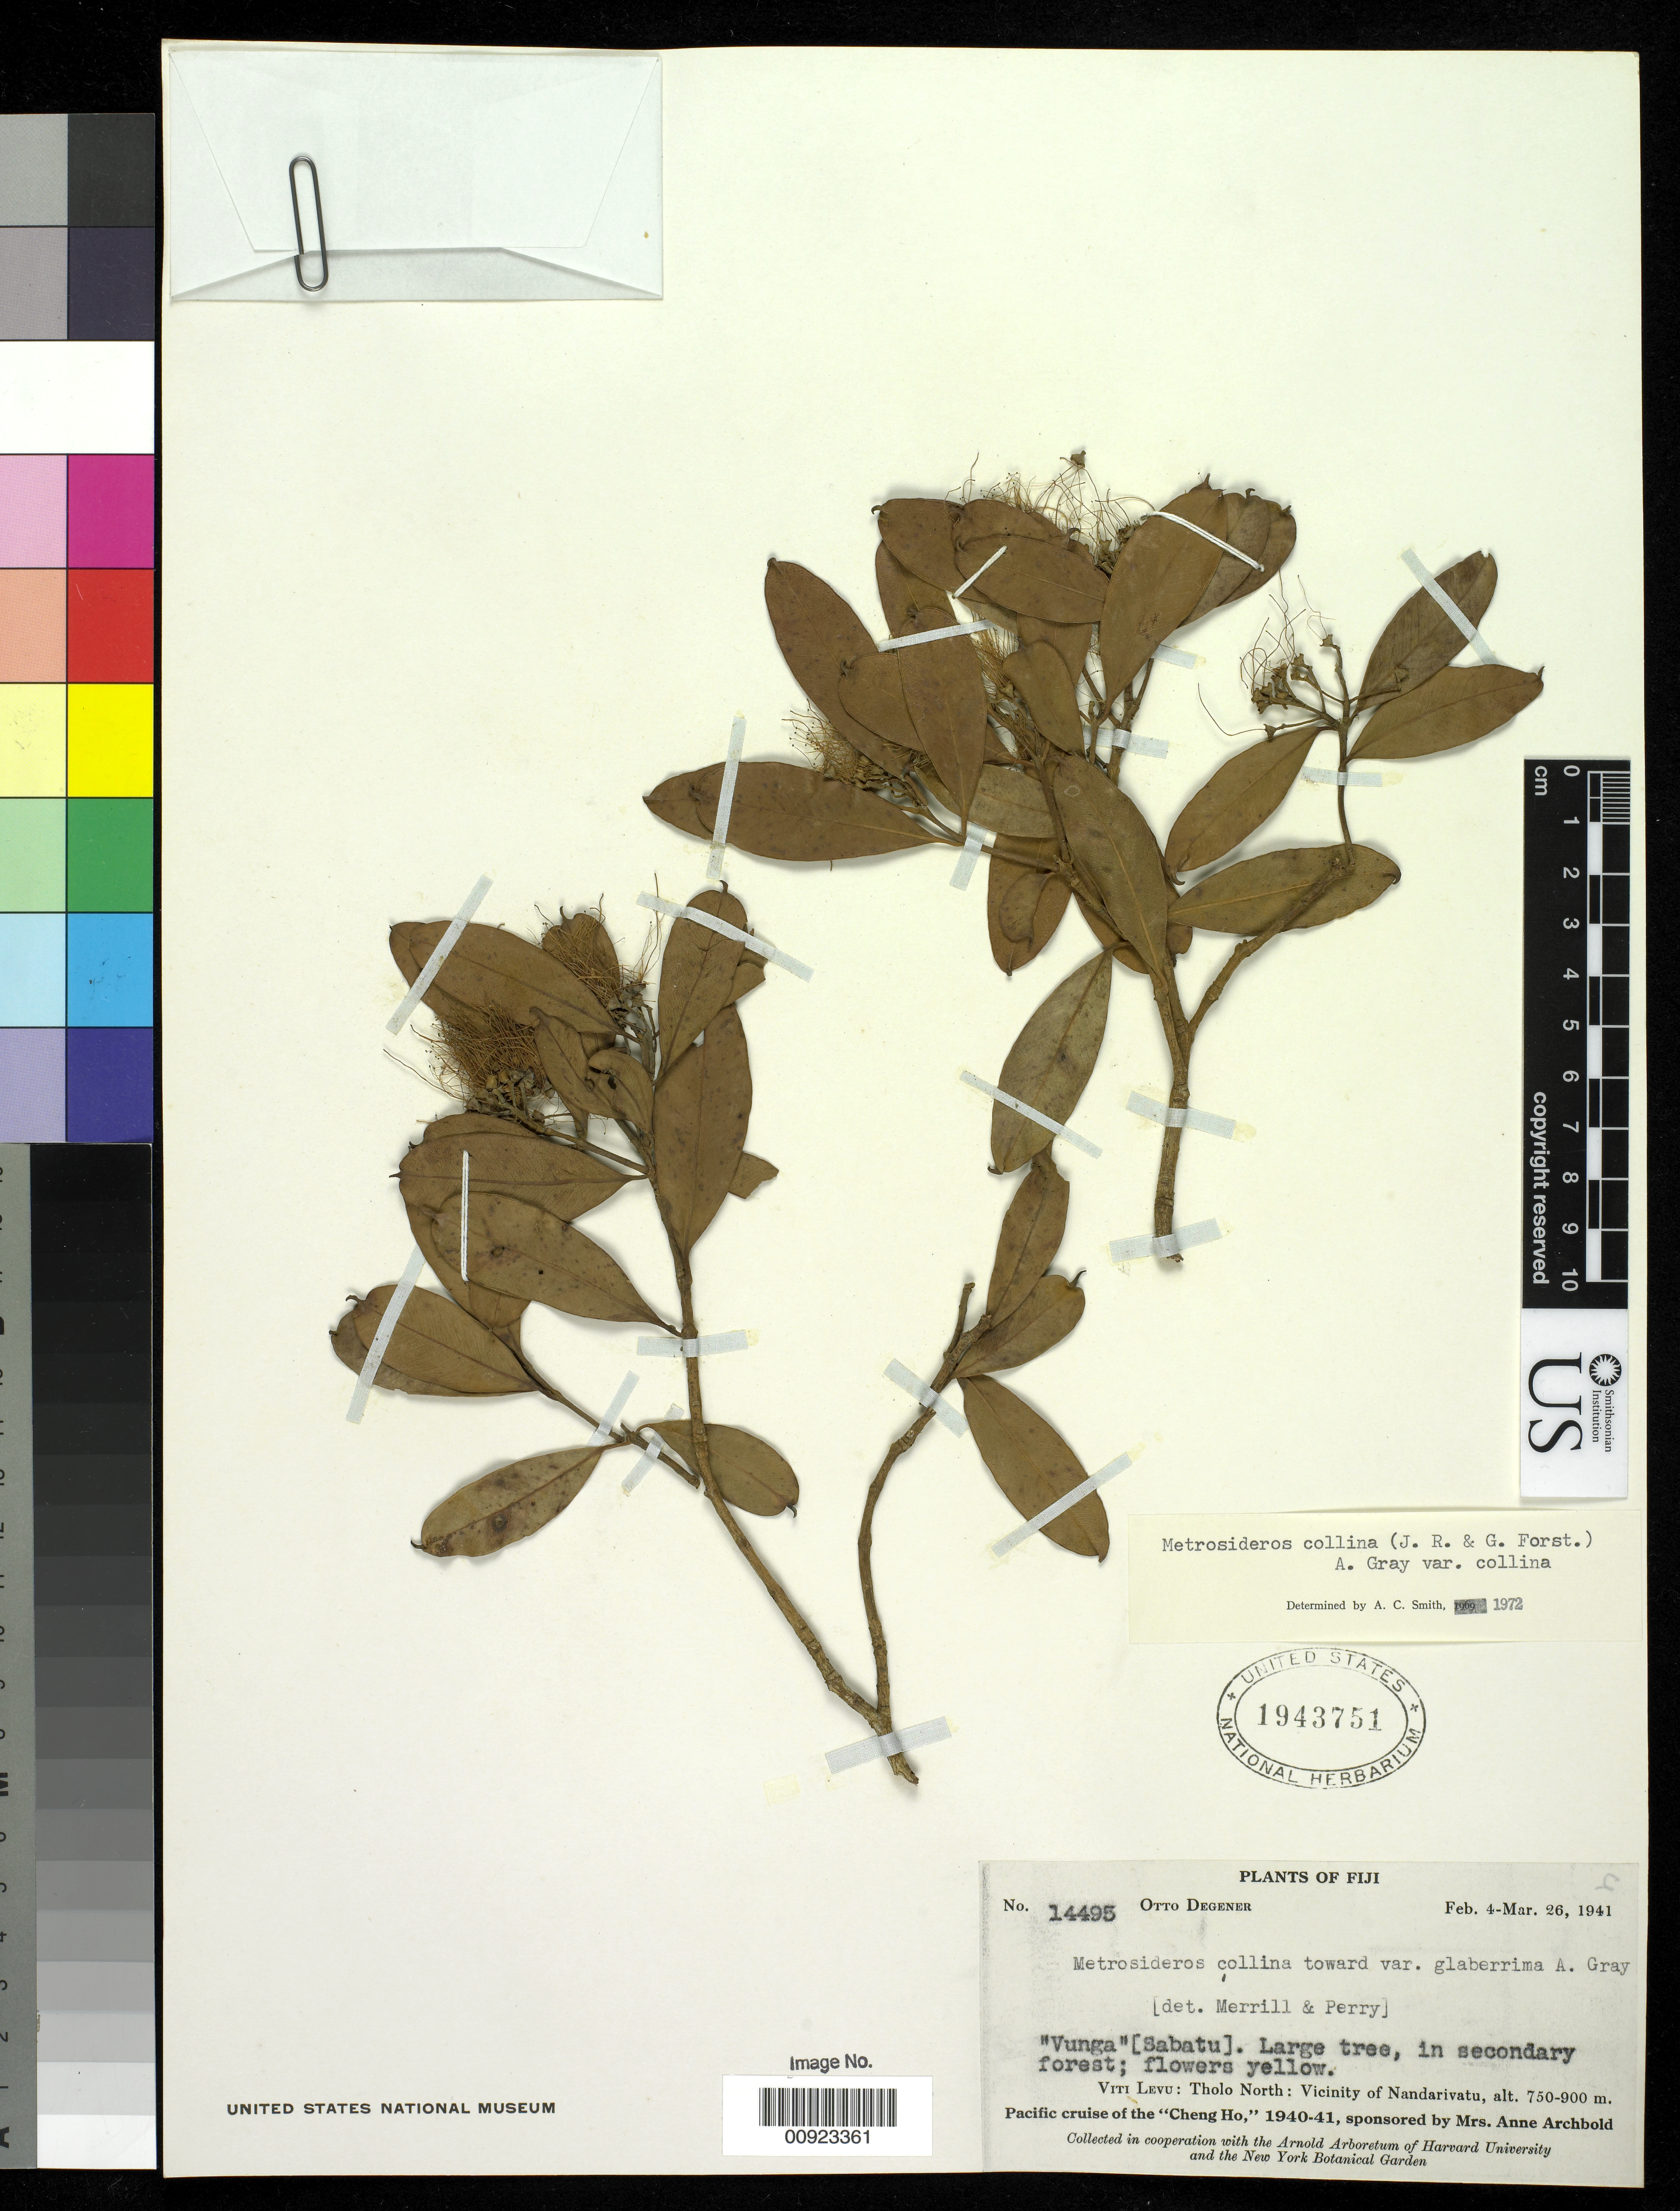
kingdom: Plantae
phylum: Tracheophyta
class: Magnoliopsida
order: Myrtales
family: Myrtaceae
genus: Metrosideros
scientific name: Metrosideros collina var. collina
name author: (J.R. Forst. & G. Forst.) A. Gray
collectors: O. Degener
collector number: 14495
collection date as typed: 04 Feb 1941 to 26 Mar 1941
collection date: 1941-02-04/1941-03-26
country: Fiji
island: Viti Levu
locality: Tholo North: Vicinity of Nandarivatu.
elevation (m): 750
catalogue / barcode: US 923361